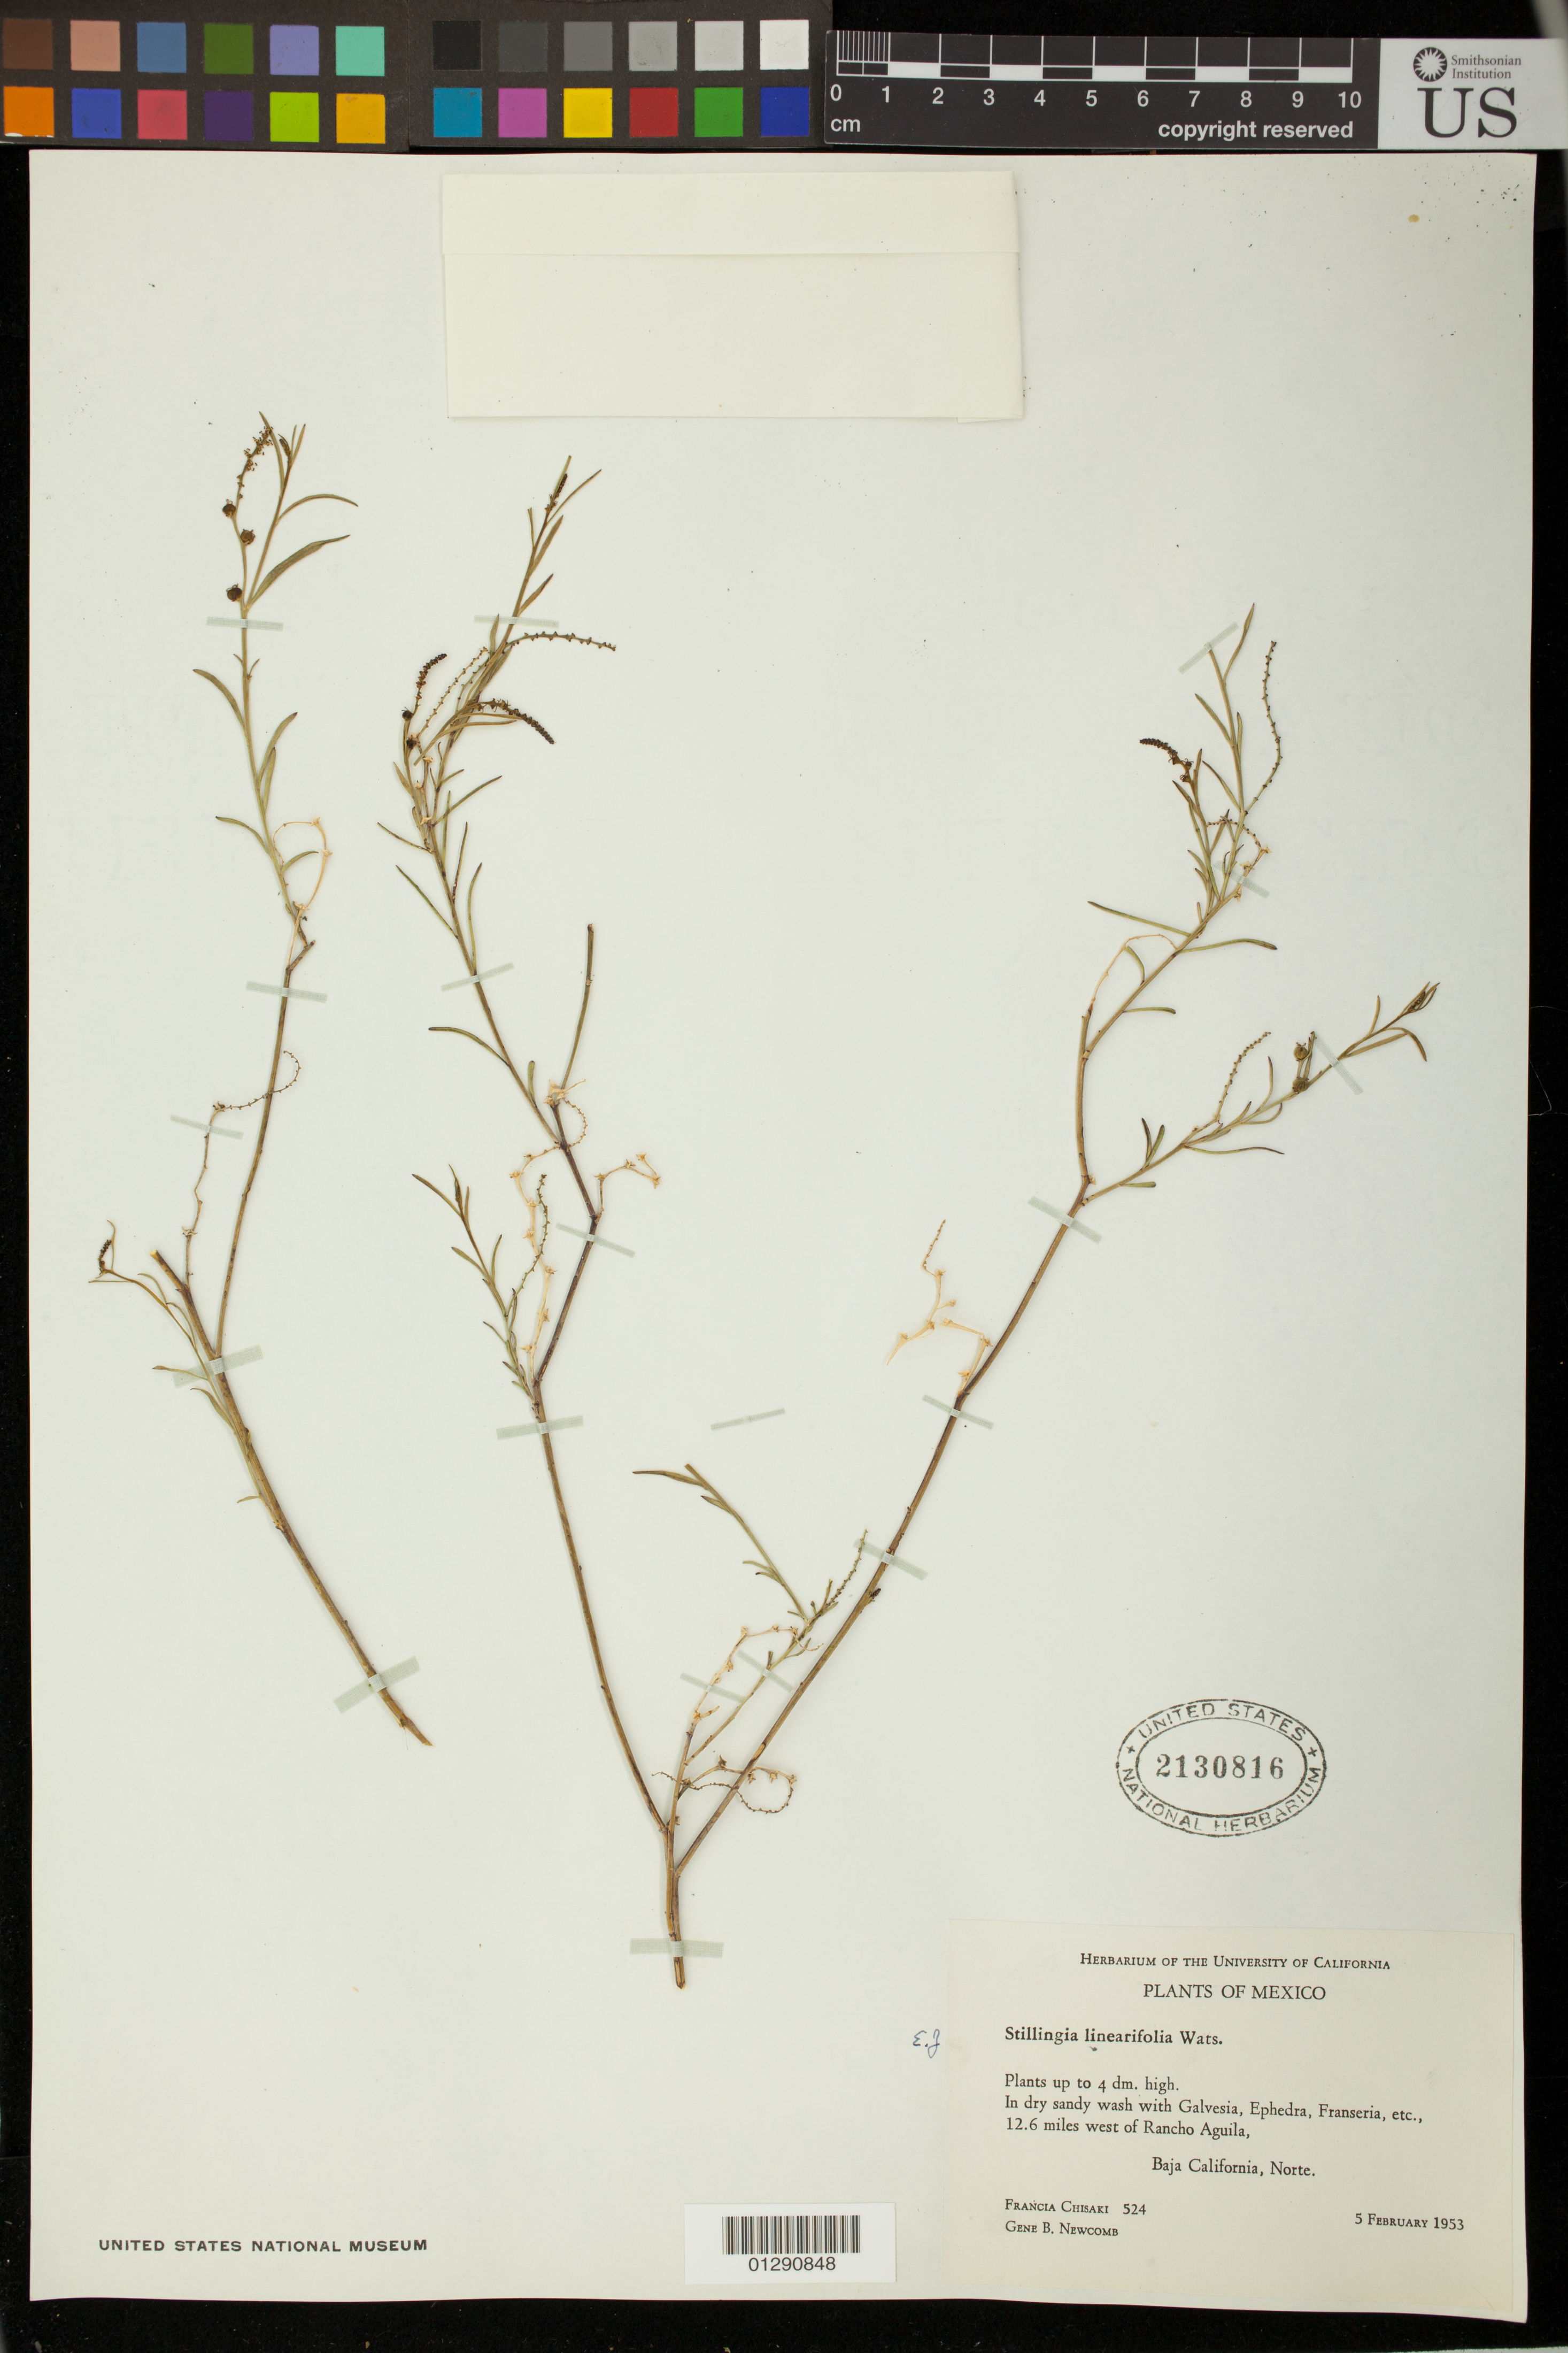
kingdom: Plantae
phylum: Tracheophyta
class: Magnoliopsida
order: Malpighiales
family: Euphorbiaceae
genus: Stillingia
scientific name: Stillingia linearifolia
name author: S. Watson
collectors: F. Chisaki & G. B. Newcomb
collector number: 524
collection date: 1953-02-05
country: Mexico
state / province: Baja California Norte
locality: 12.6 miles west of Rancho Aguila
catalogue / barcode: US 2130816